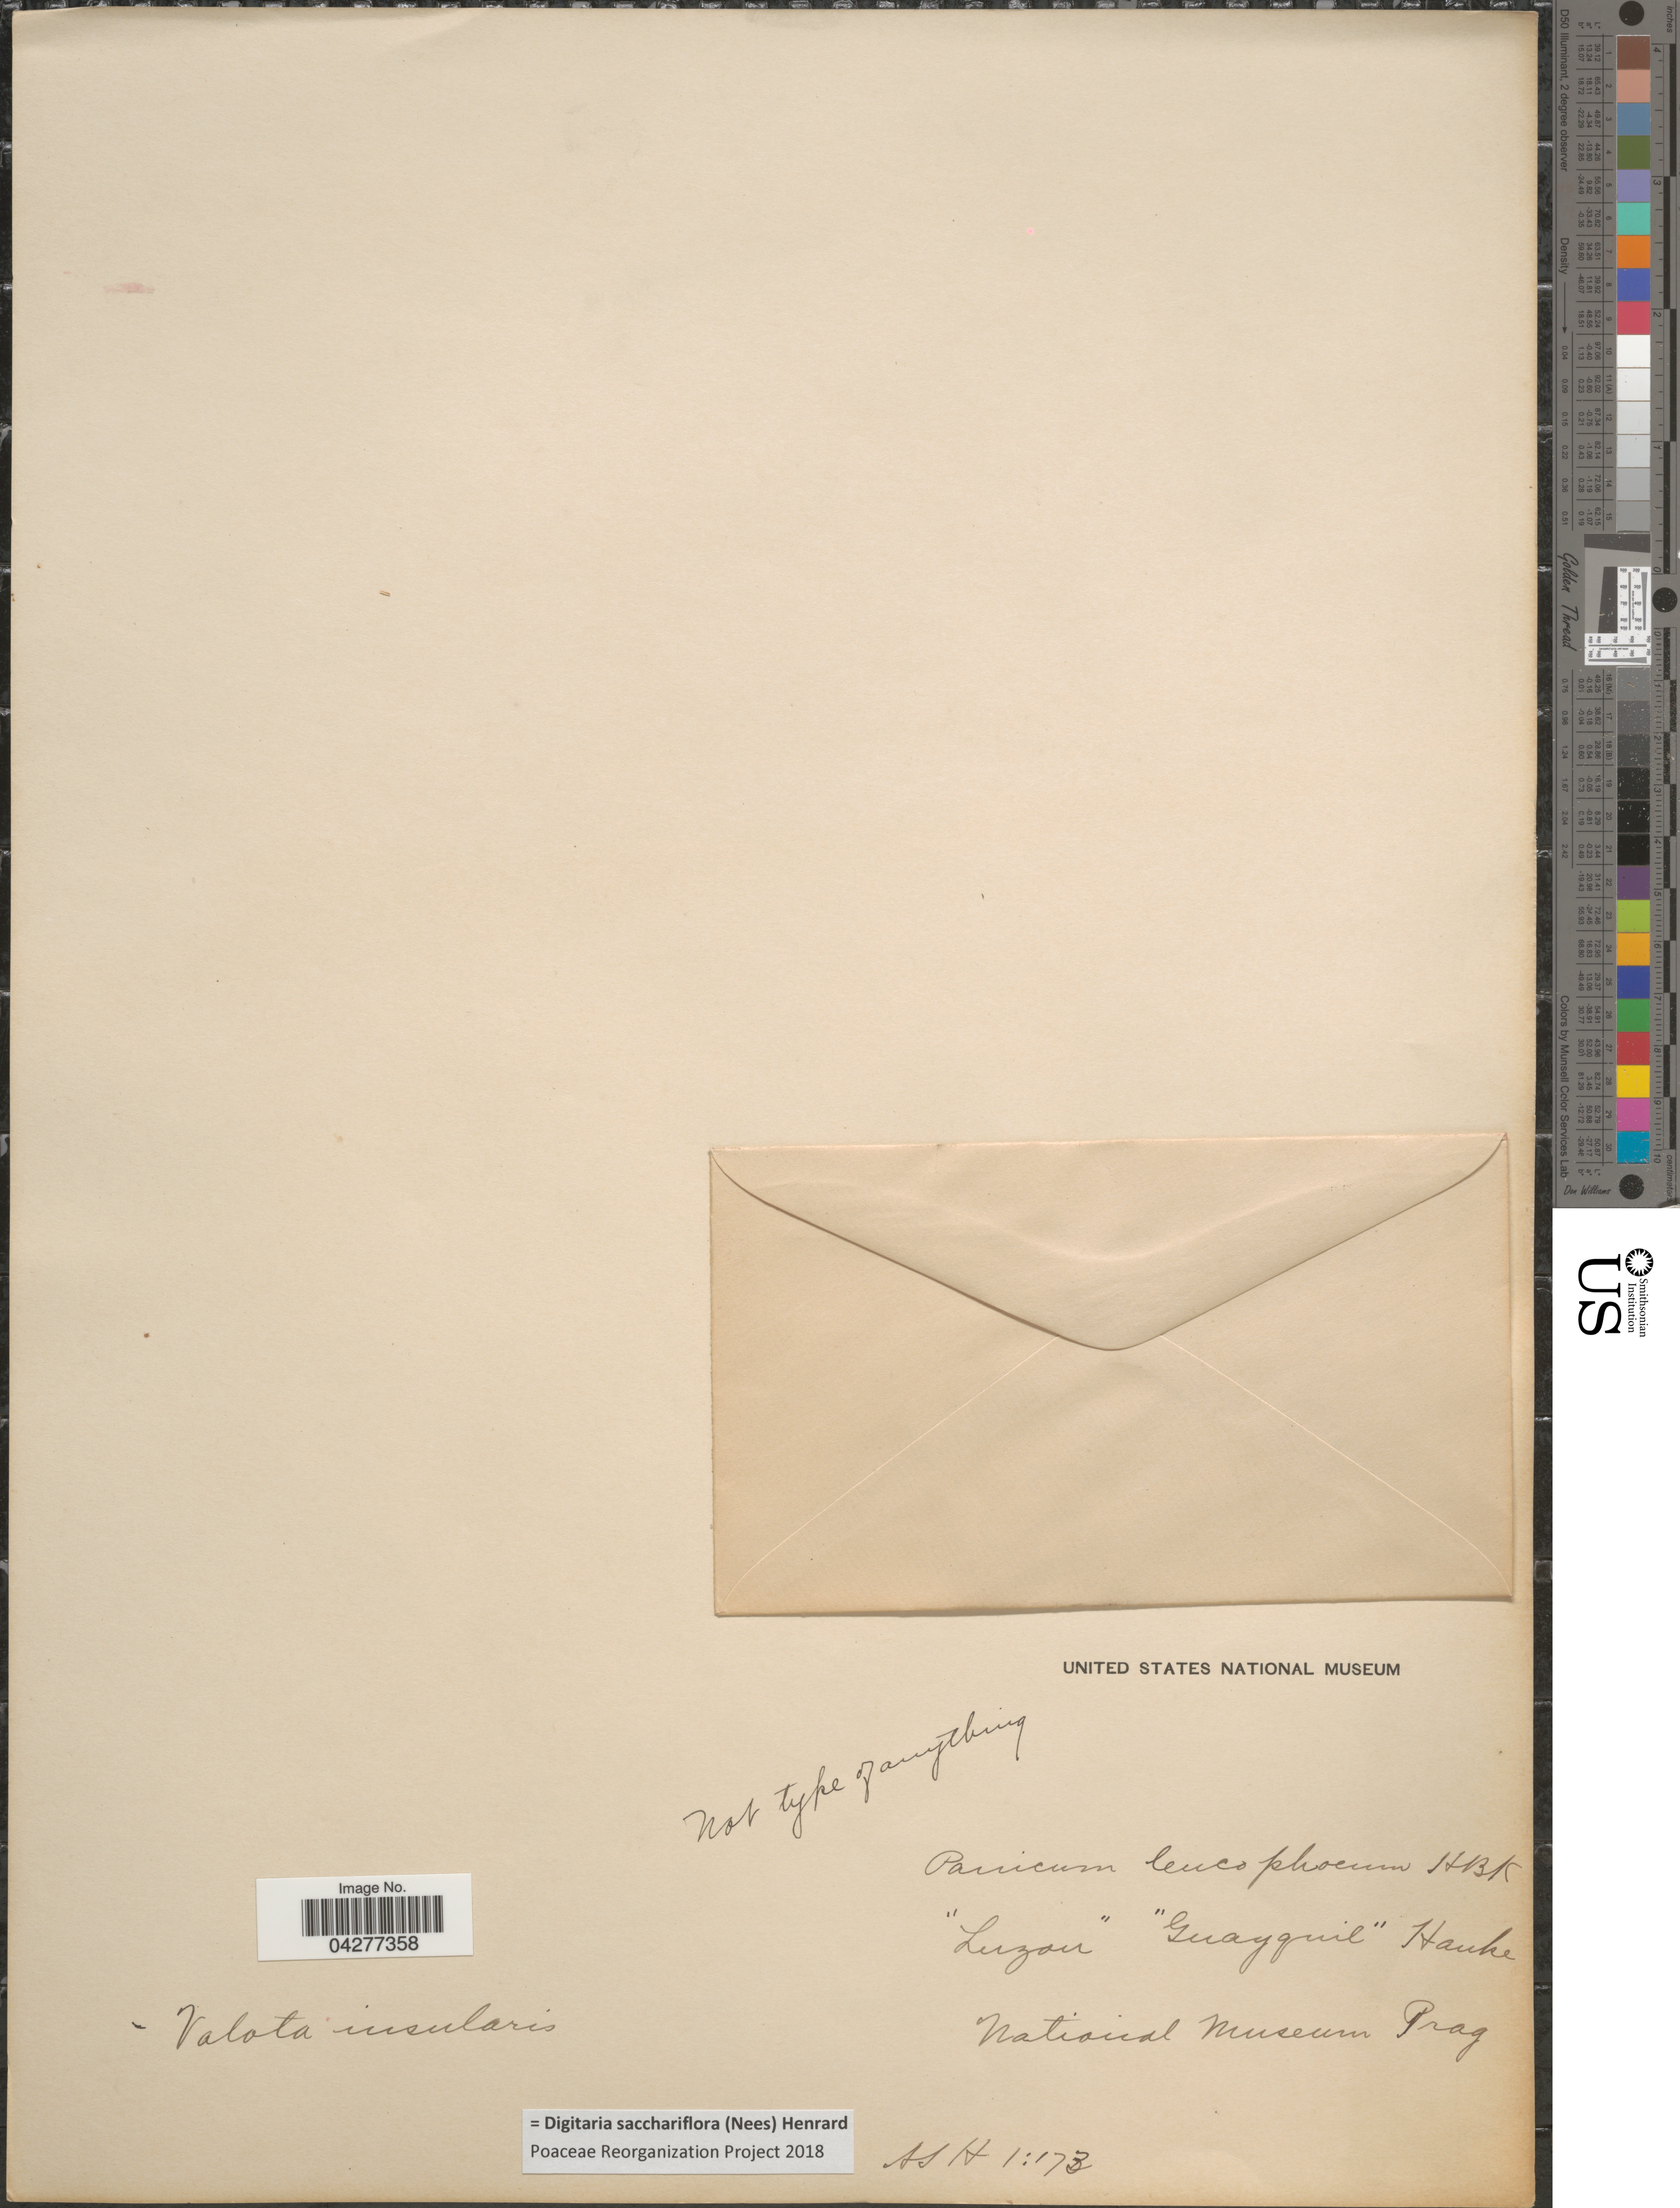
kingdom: Plantae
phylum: Tracheophyta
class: Liliopsida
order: Poales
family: Poaceae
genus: Digitaria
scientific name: Digitaria sacchariflora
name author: (Nees) Henr.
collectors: A. H.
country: Czechia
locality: National Museum Prag